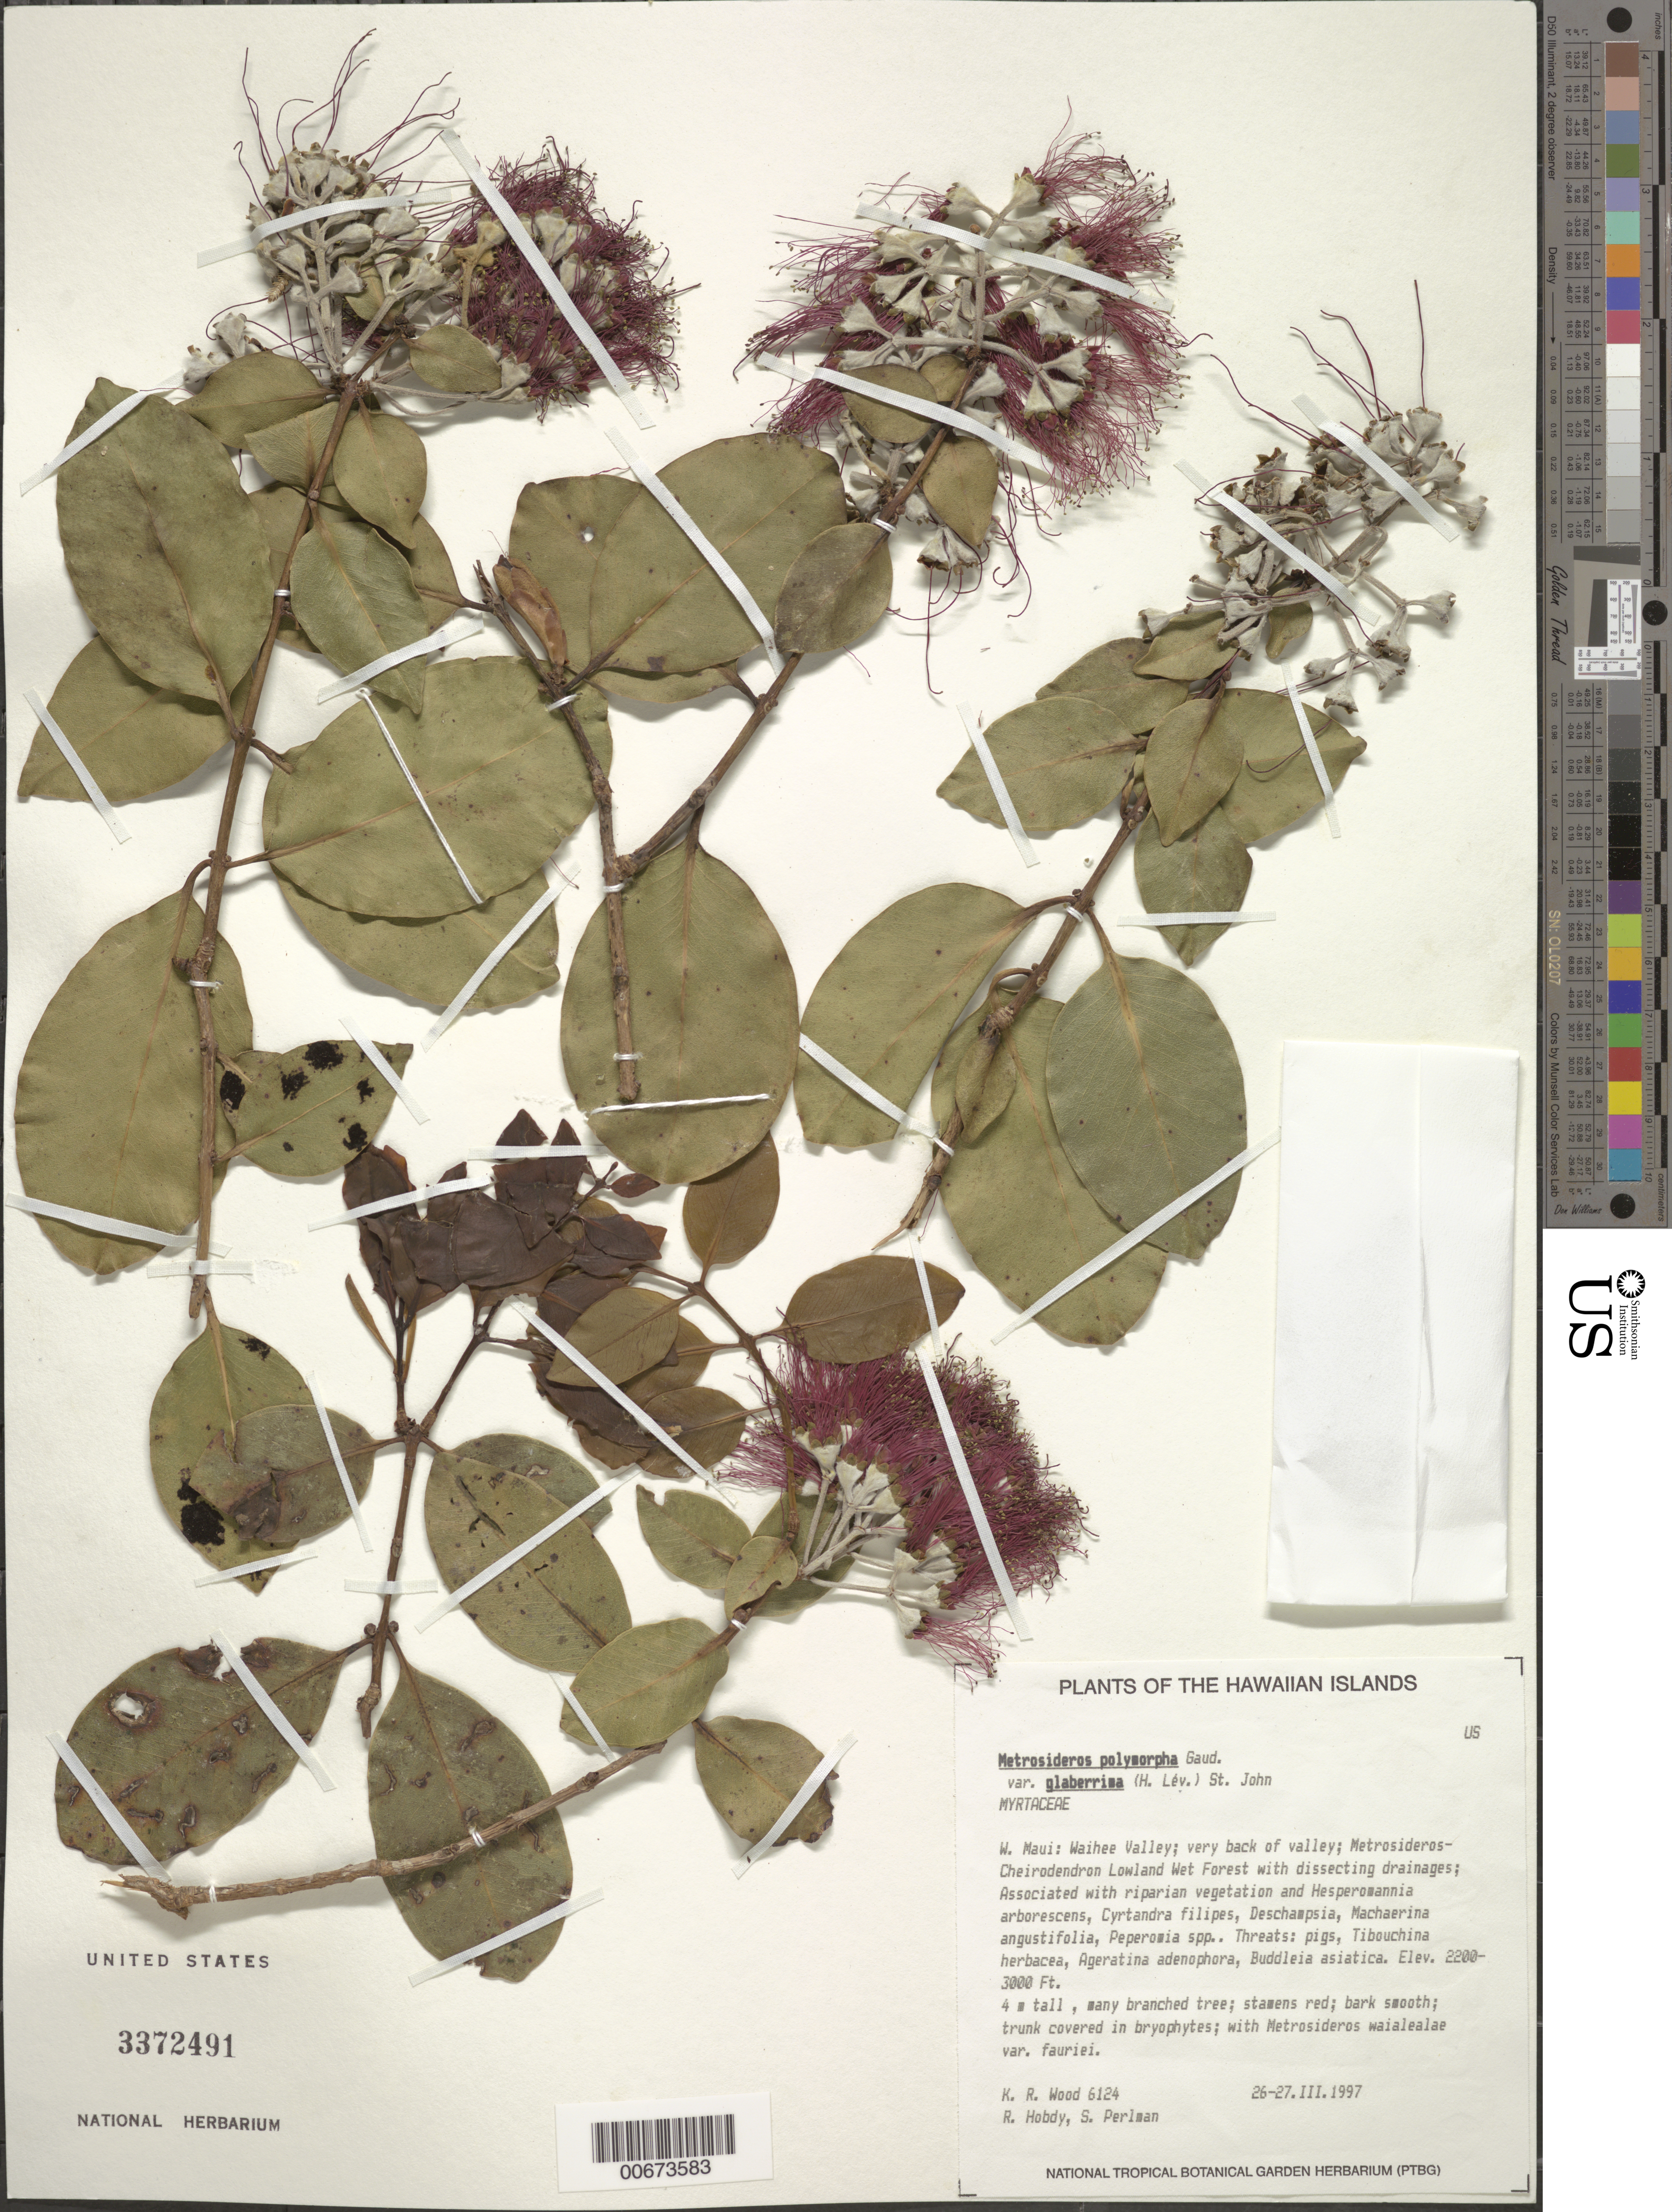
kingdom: Plantae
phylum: Tracheophyta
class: Magnoliopsida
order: Myrtales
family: Myrtaceae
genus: Metrosideros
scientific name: Metrosideros polymorpha var. glaberrima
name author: (H. Lév.) H. St. John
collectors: K. R. Wood, R. Hobdy & S. P. Perlman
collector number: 6124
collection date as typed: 26 Mar 1997 to 27 Mar 1997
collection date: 1997-03-26/1997-03-27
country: United States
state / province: Hawaii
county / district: Maui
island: Maui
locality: West Maui, Waihe'e valley, very back of valley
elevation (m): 671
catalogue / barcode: US 3372491